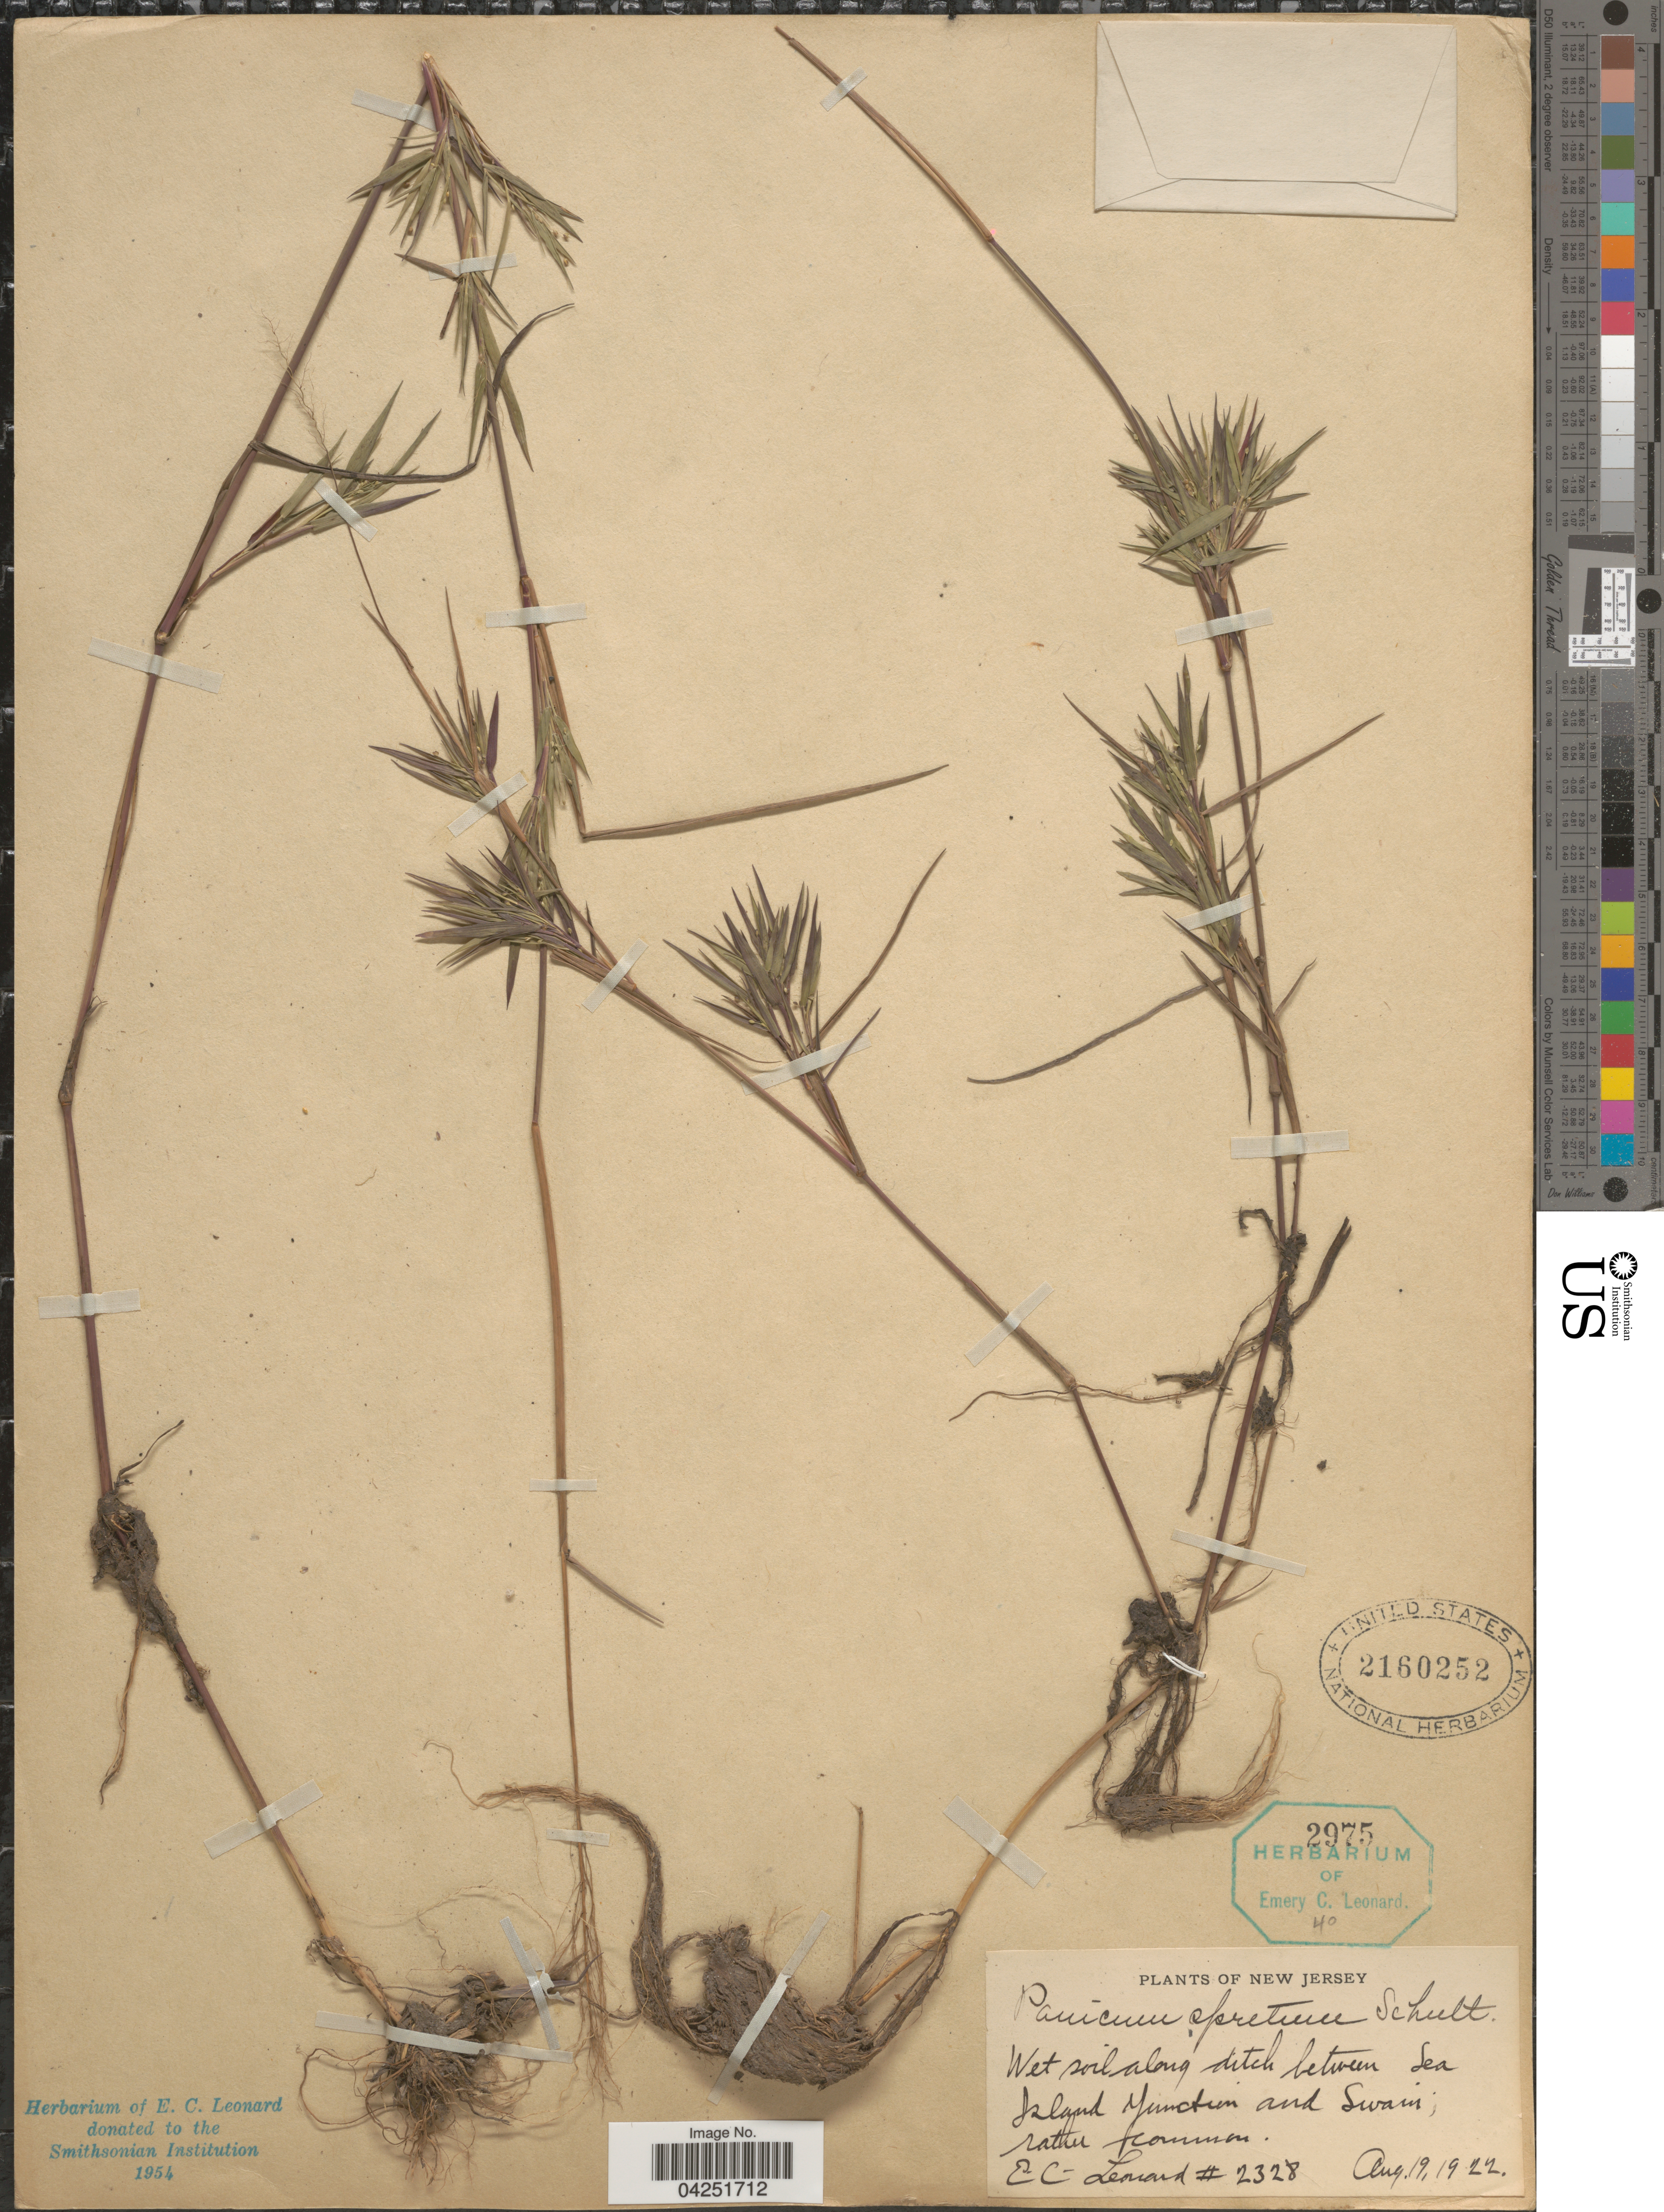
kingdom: Plantae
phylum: Tracheophyta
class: Liliopsida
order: Poales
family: Poaceae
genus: Dichanthelium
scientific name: Dichanthelium acuminatum var. densiflorum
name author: (Rand & Redfield) Gould & C.A. Clark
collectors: E. C. Leonard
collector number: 2328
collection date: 1922-08-19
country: United States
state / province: New Jersey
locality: Wet soil along ditch between Sea Island Junction and Swain.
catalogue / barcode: US 2160252